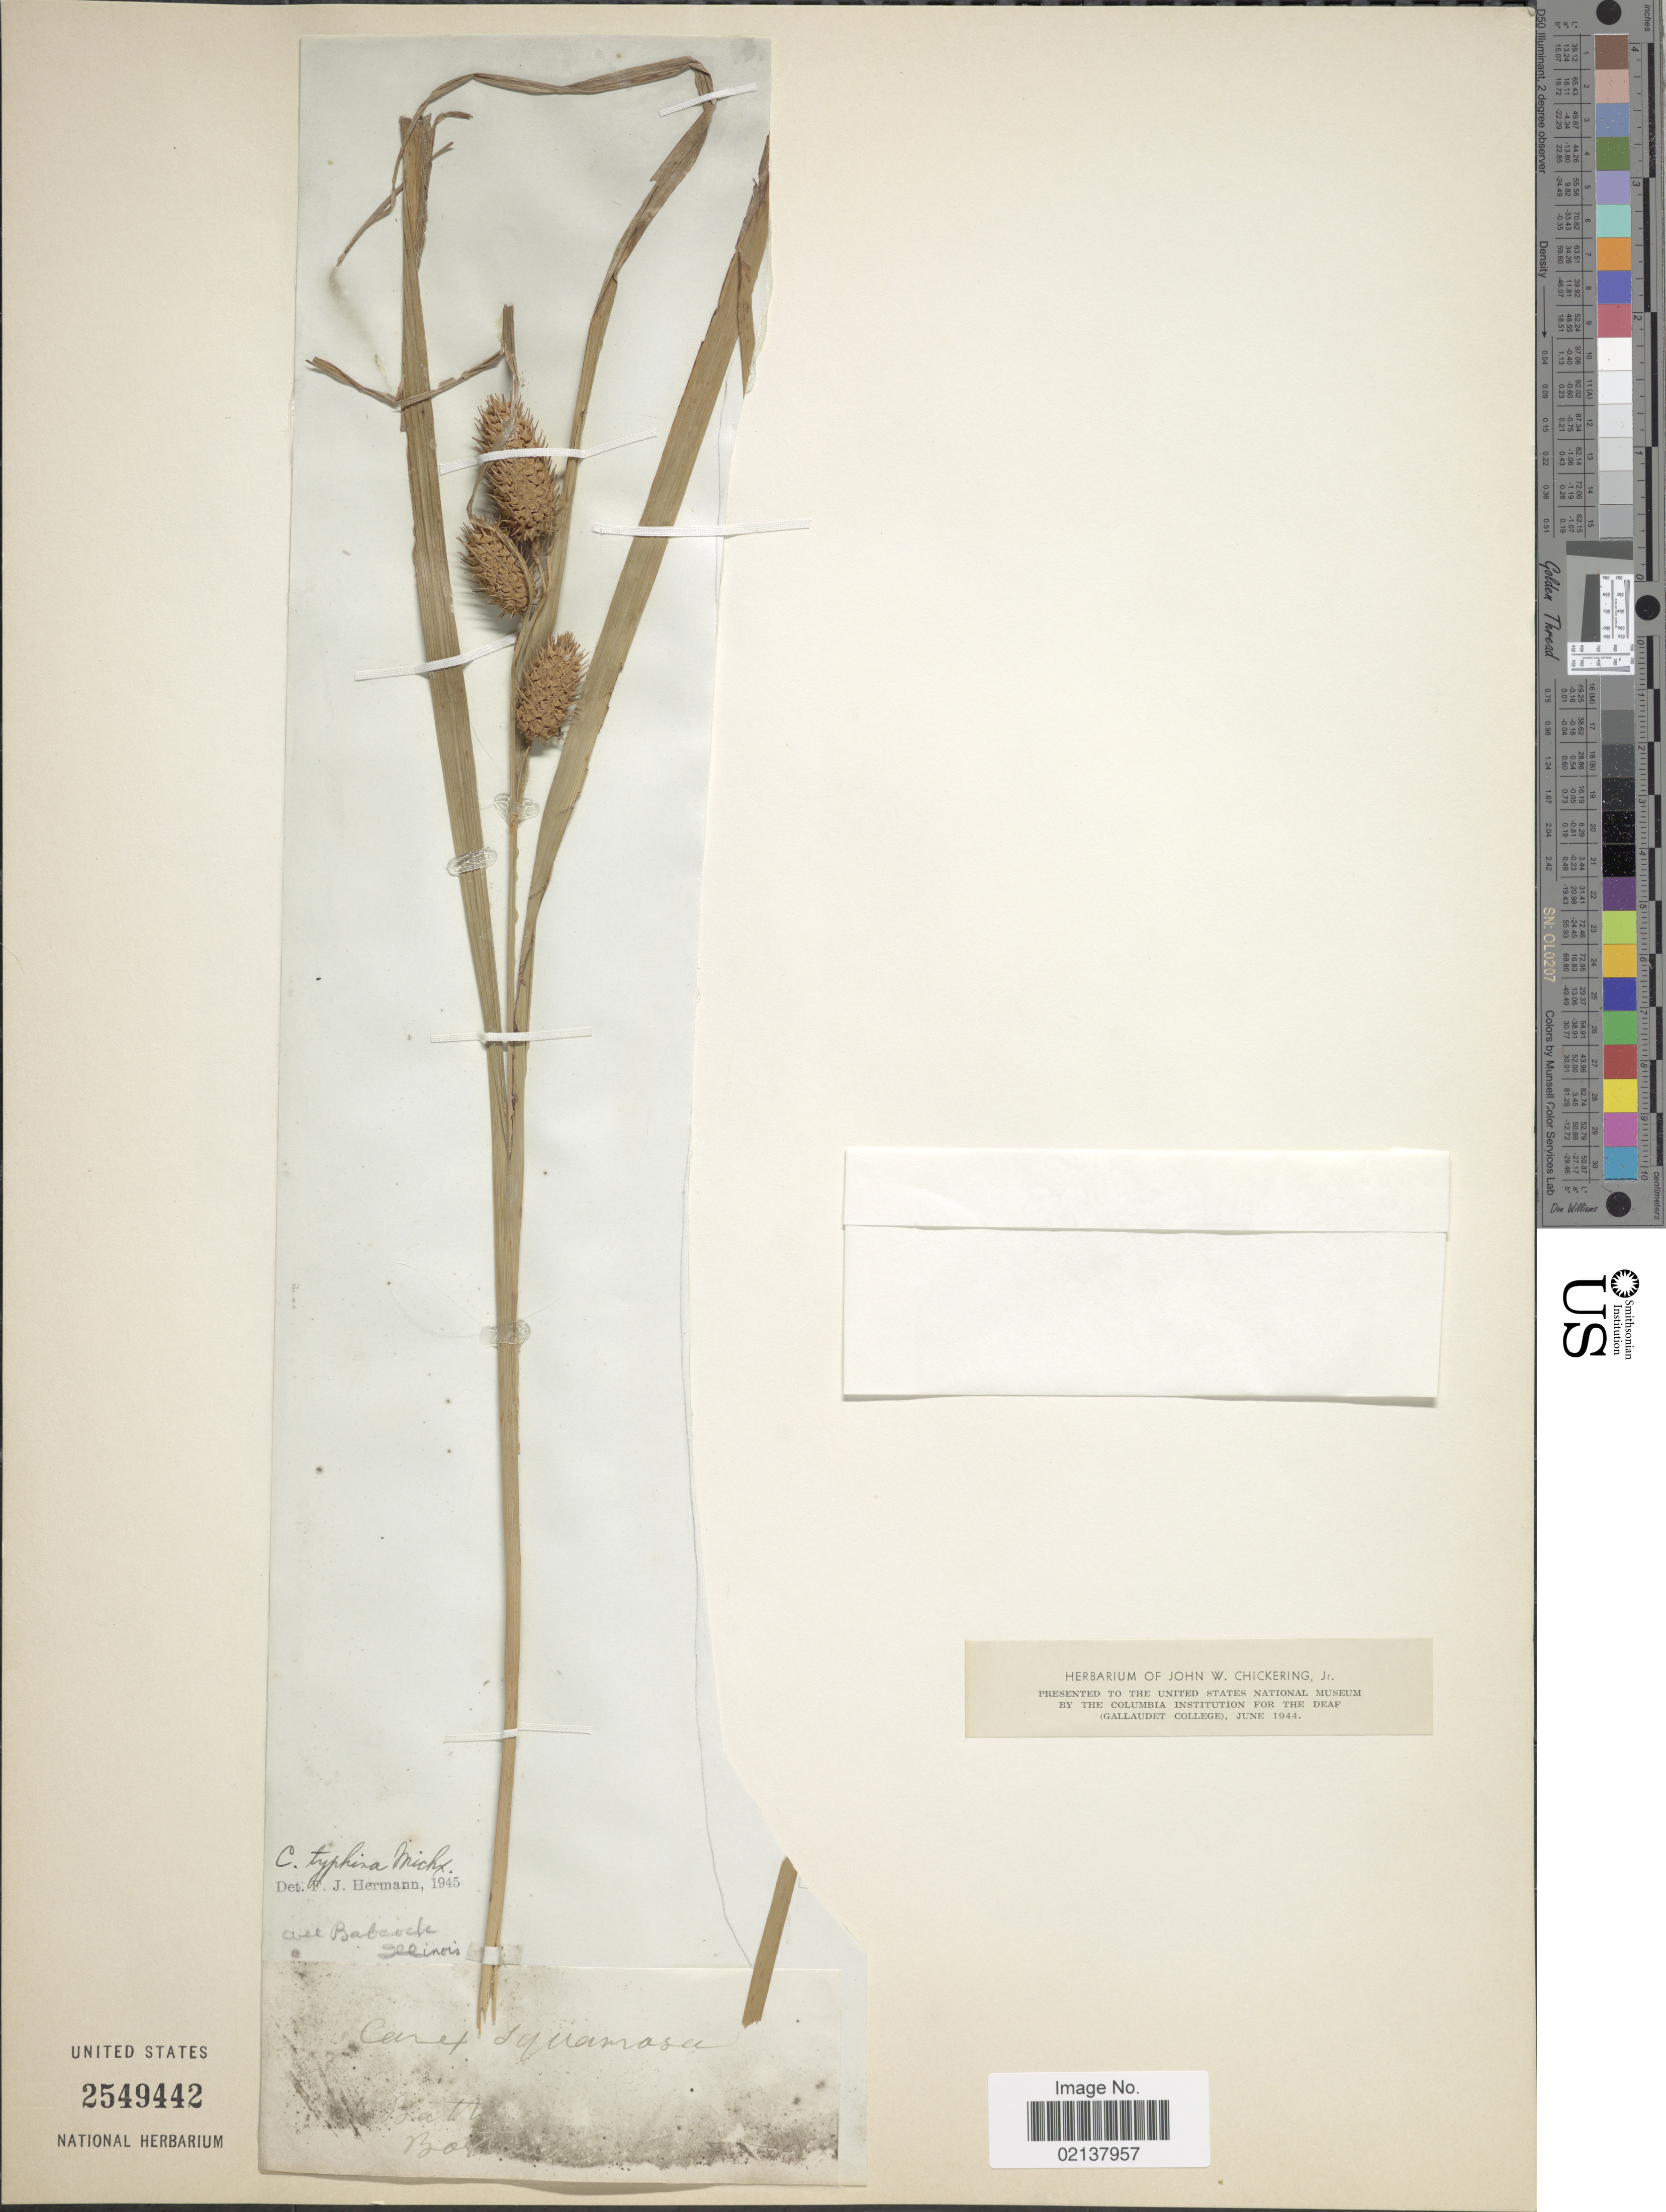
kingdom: Plantae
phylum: Tracheophyta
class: Liliopsida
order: Poales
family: Cyperaceae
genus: Carex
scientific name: Carex typhina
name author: Michx.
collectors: Babcock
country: United States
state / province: Illinois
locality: Bath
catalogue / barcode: US 2549442